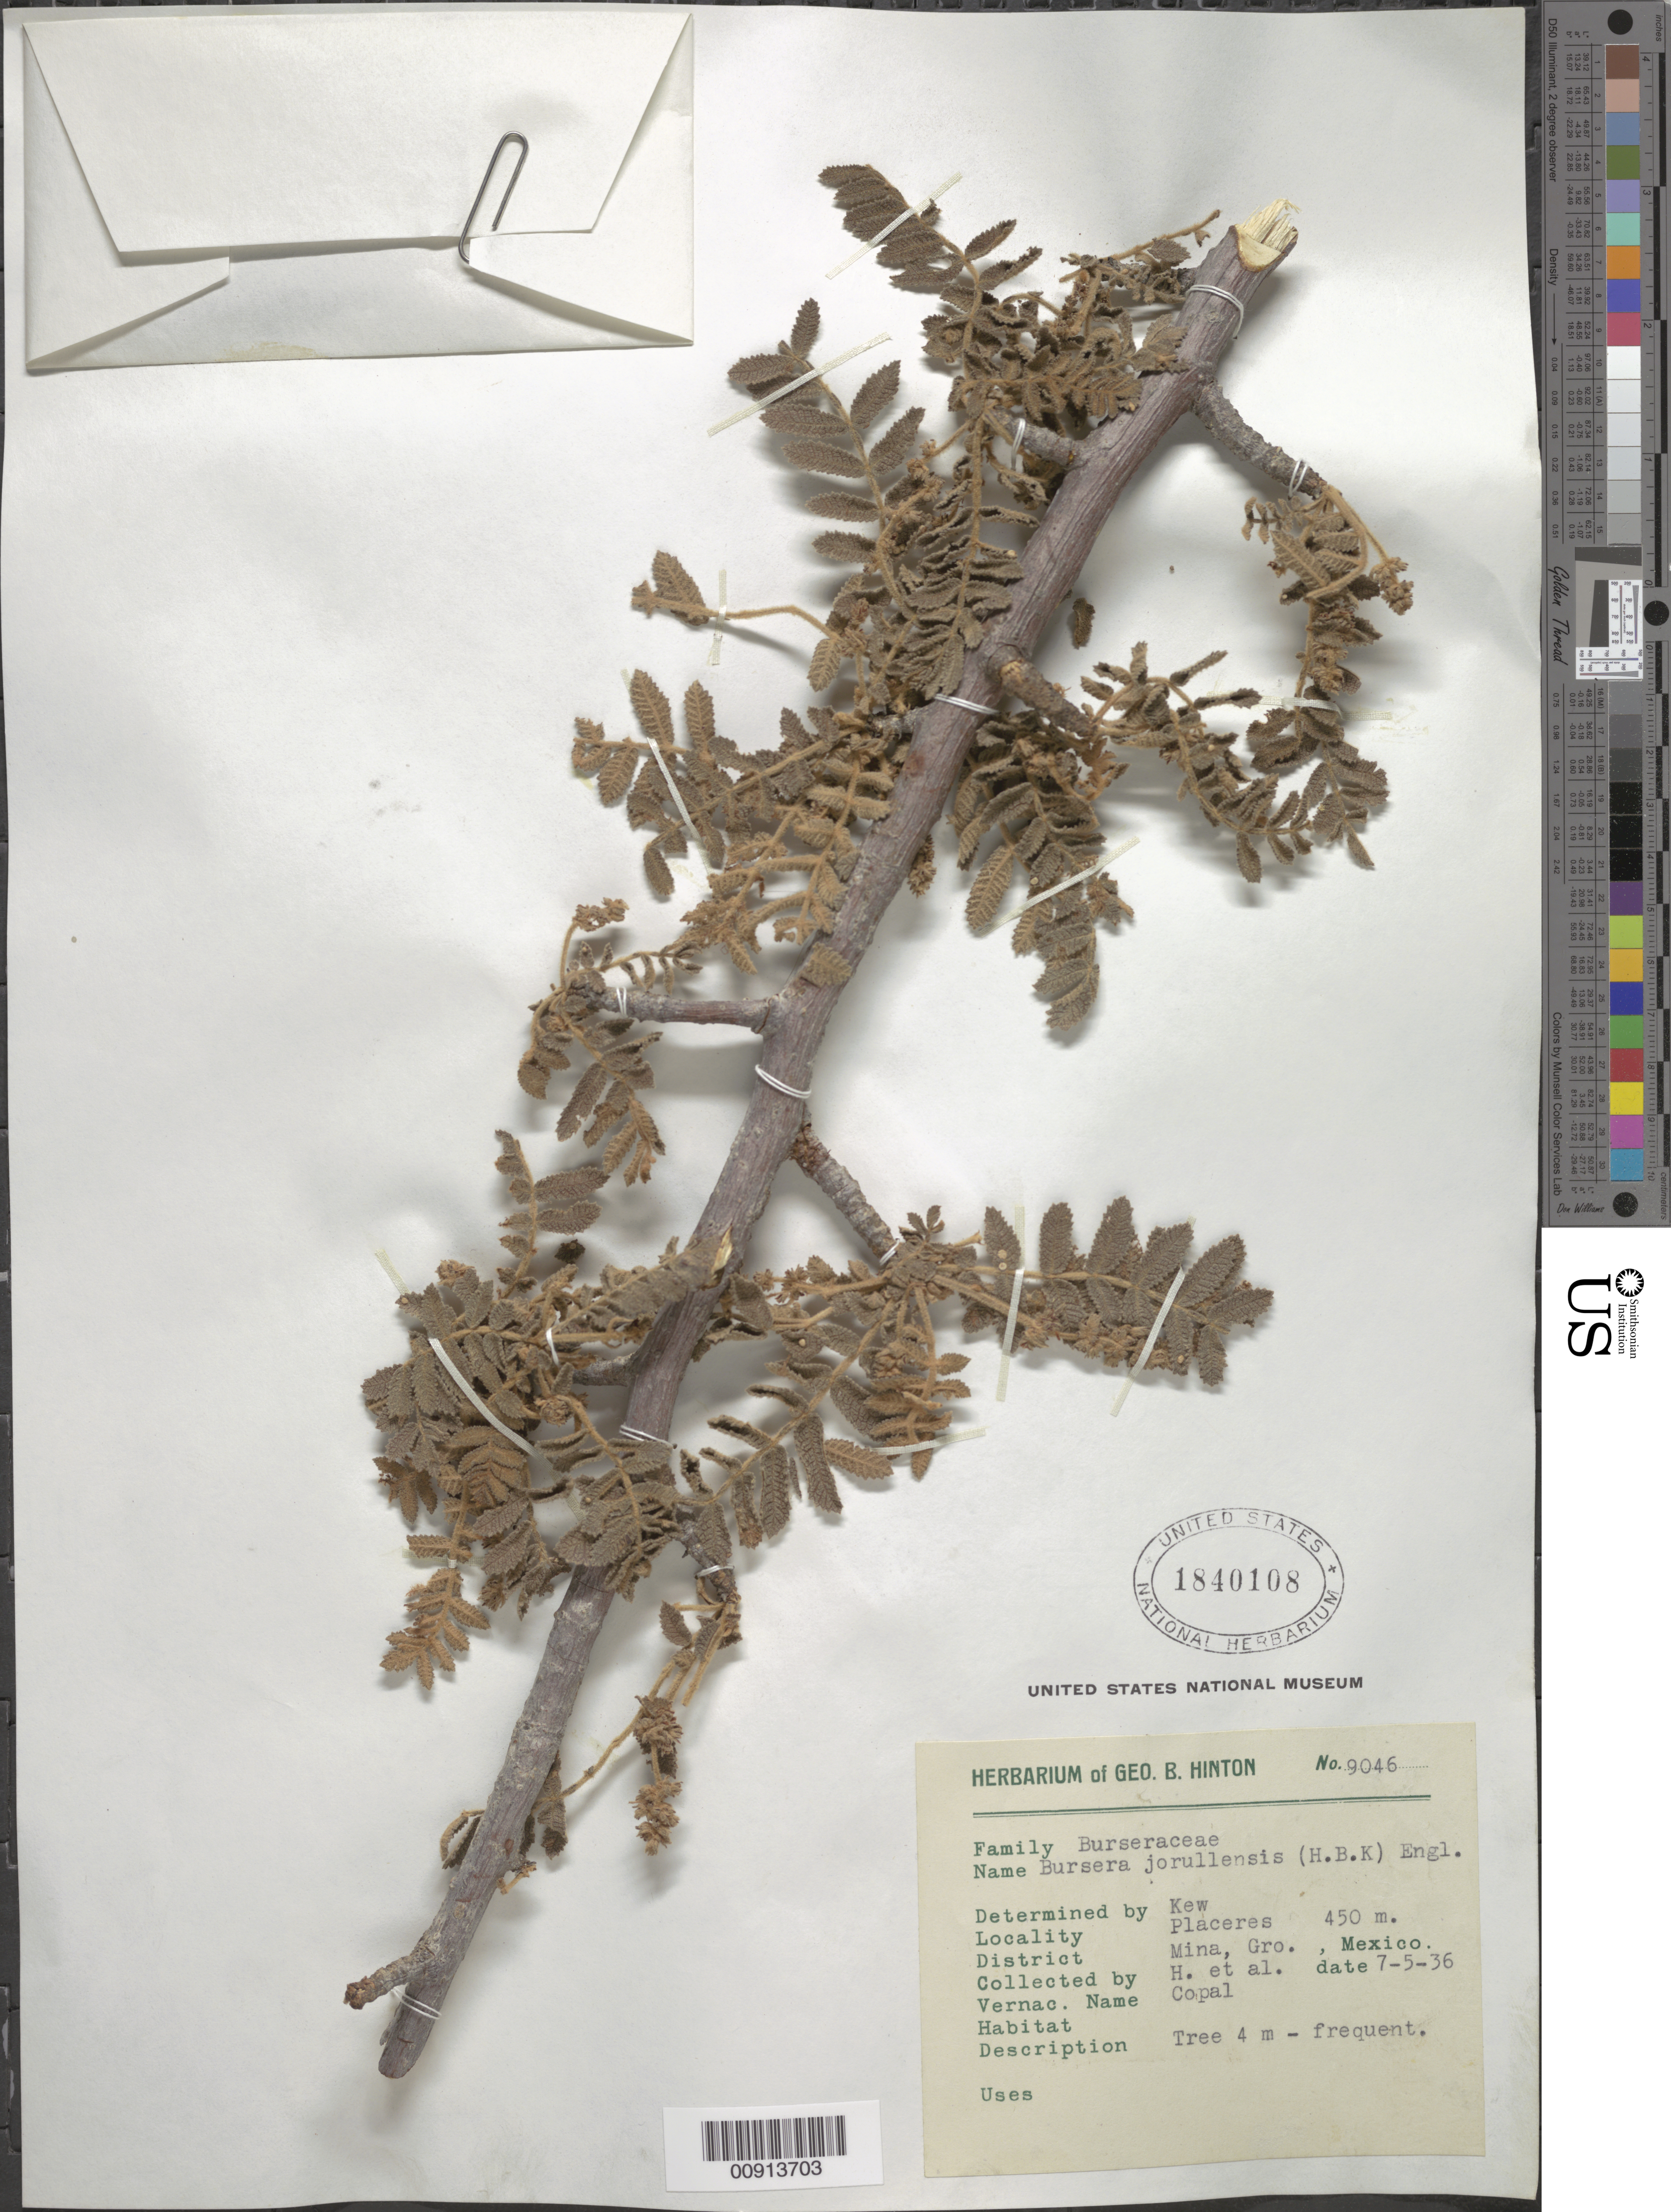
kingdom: Plantae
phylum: Tracheophyta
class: Magnoliopsida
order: Sapindales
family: Burseraceae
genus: Bursera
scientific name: Bursera jorullensis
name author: (Kunth) Engl.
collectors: G. B. Hinton & et al.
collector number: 9046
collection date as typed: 05 Jul 1936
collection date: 1936-07-05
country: Mexico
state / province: Guerrero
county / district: Mina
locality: Placeres, District Mina, Guerrero.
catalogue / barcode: US 1840108